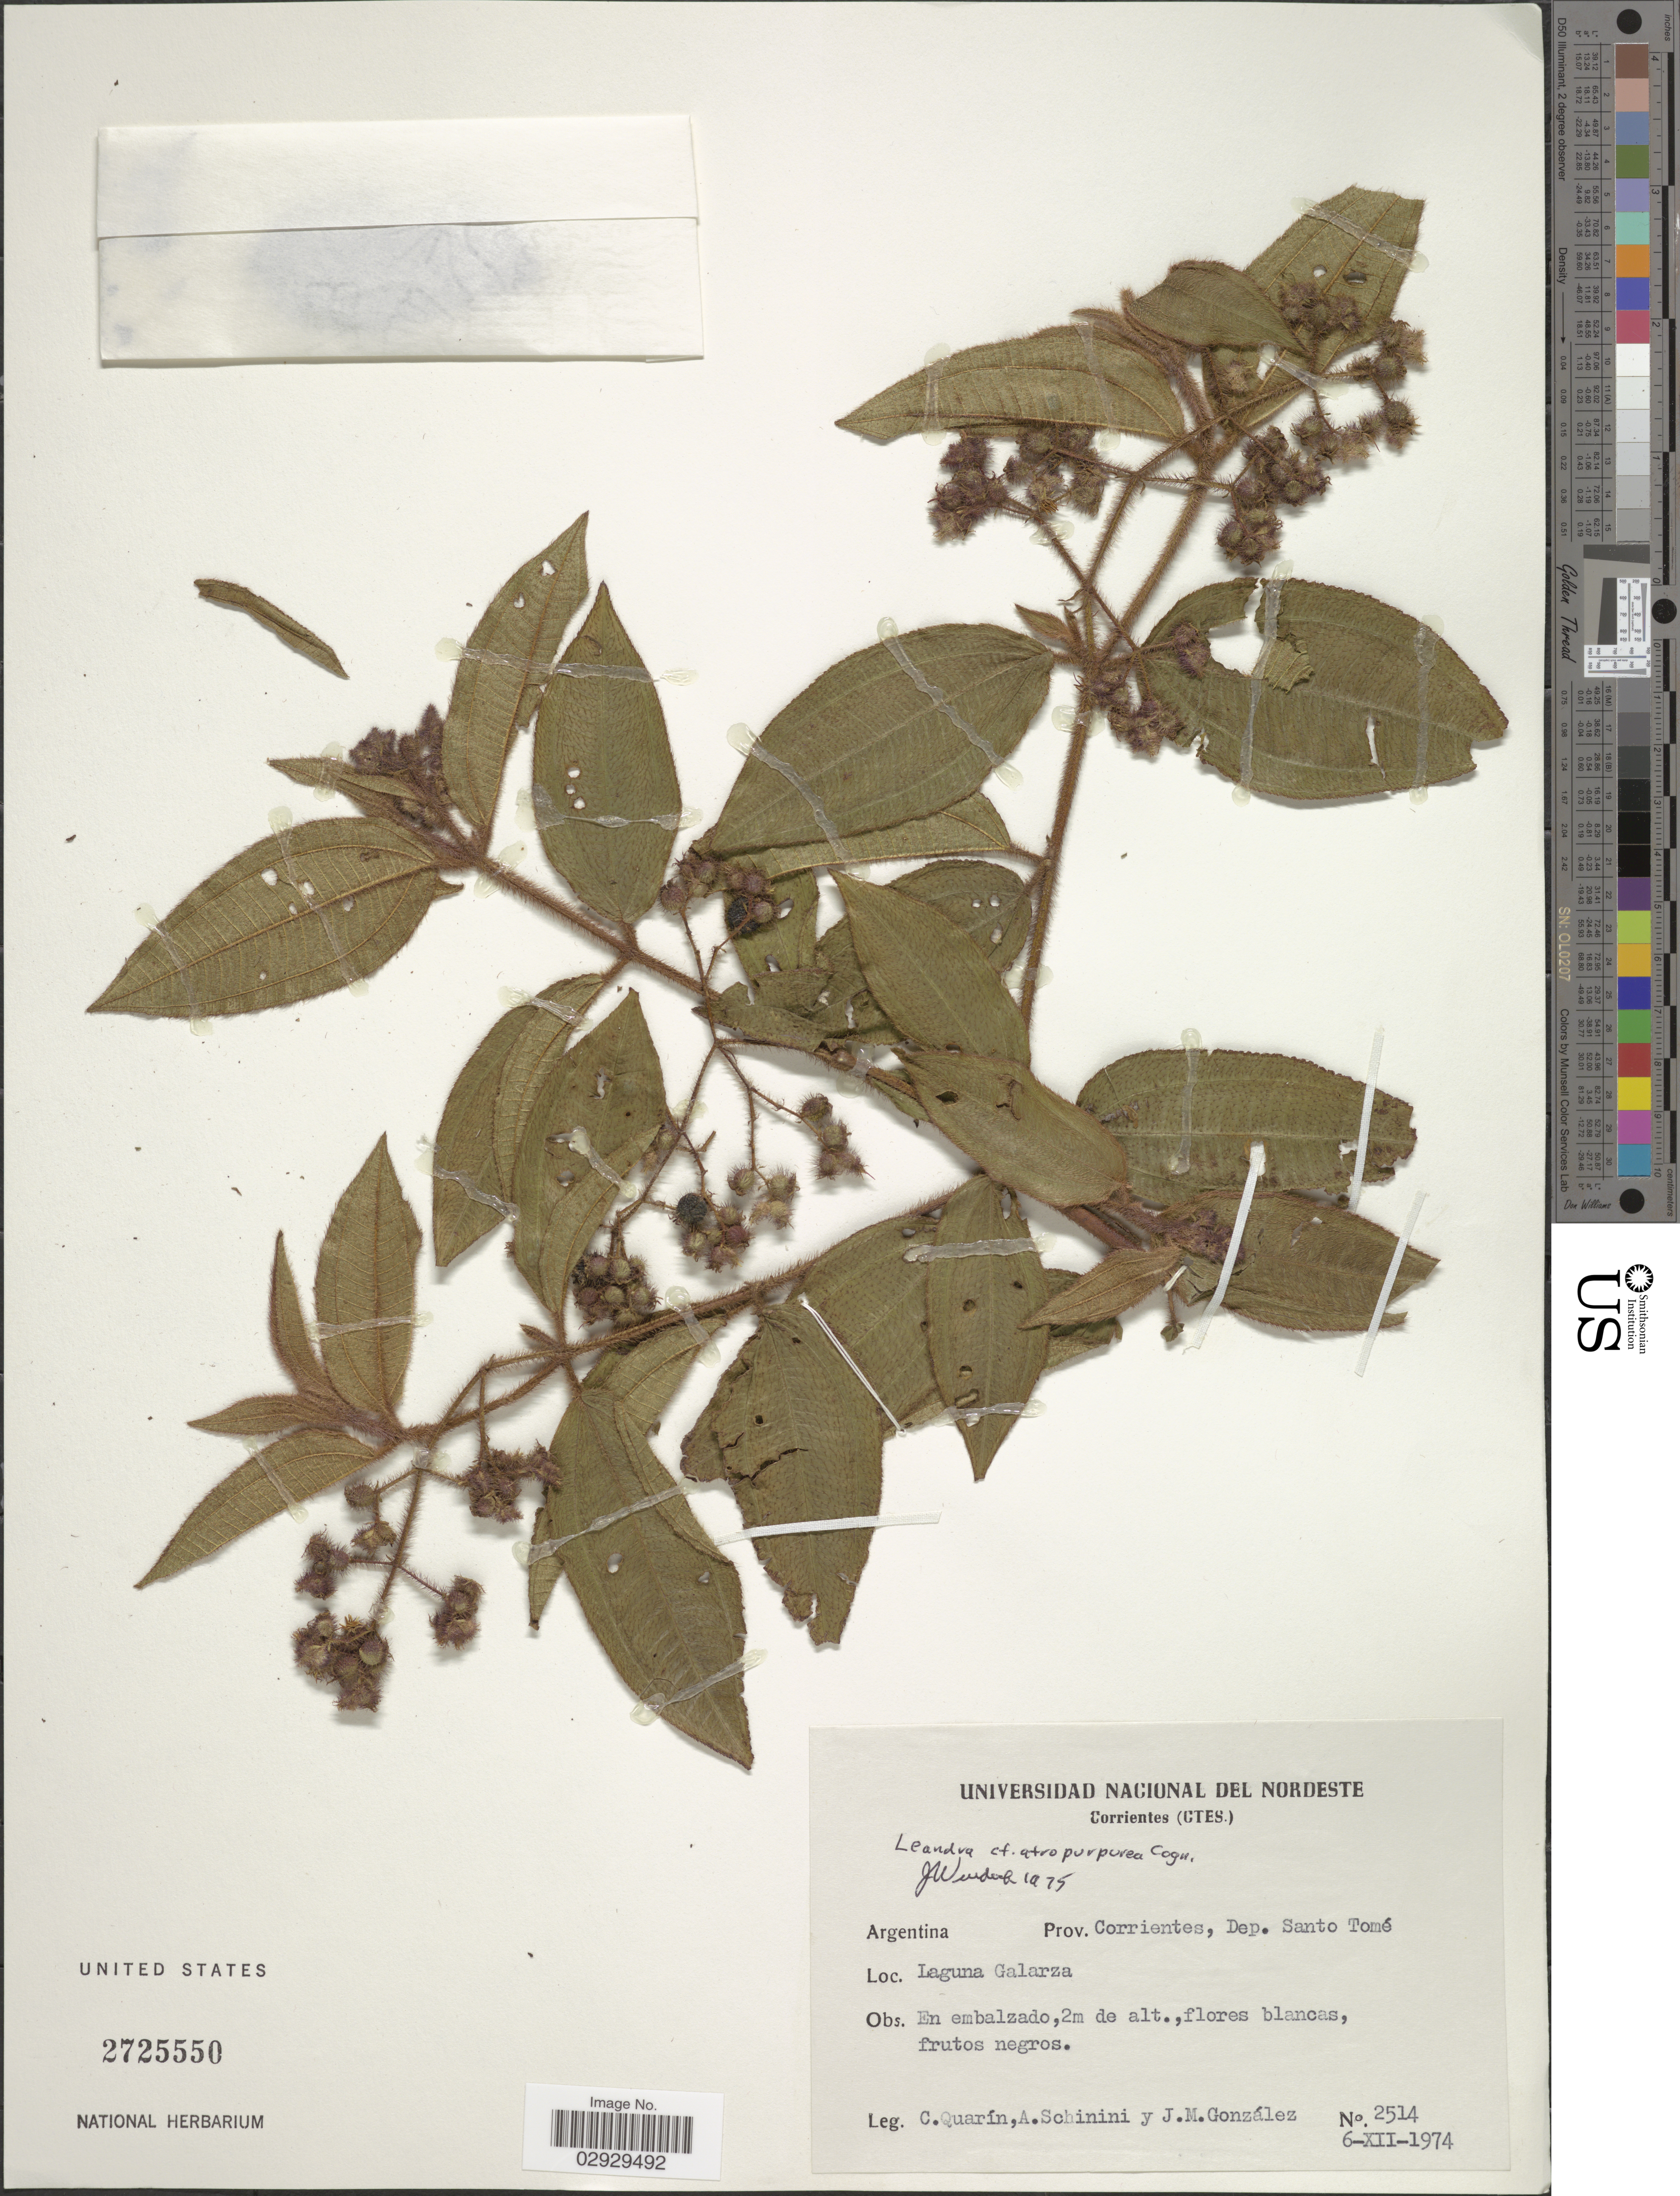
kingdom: Plantae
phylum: Tracheophyta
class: Magnoliopsida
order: Myrtales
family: Melastomataceae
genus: Leandra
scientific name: Leandra atropurpurea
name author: Cogn.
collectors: C. Quarín, A. Schinini & J. M. Gonzalez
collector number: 2514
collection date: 1974-12-06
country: Argentina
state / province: Corrientes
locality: Dep. Santo Tomé. Laguna Galarza.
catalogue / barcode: US 2725550